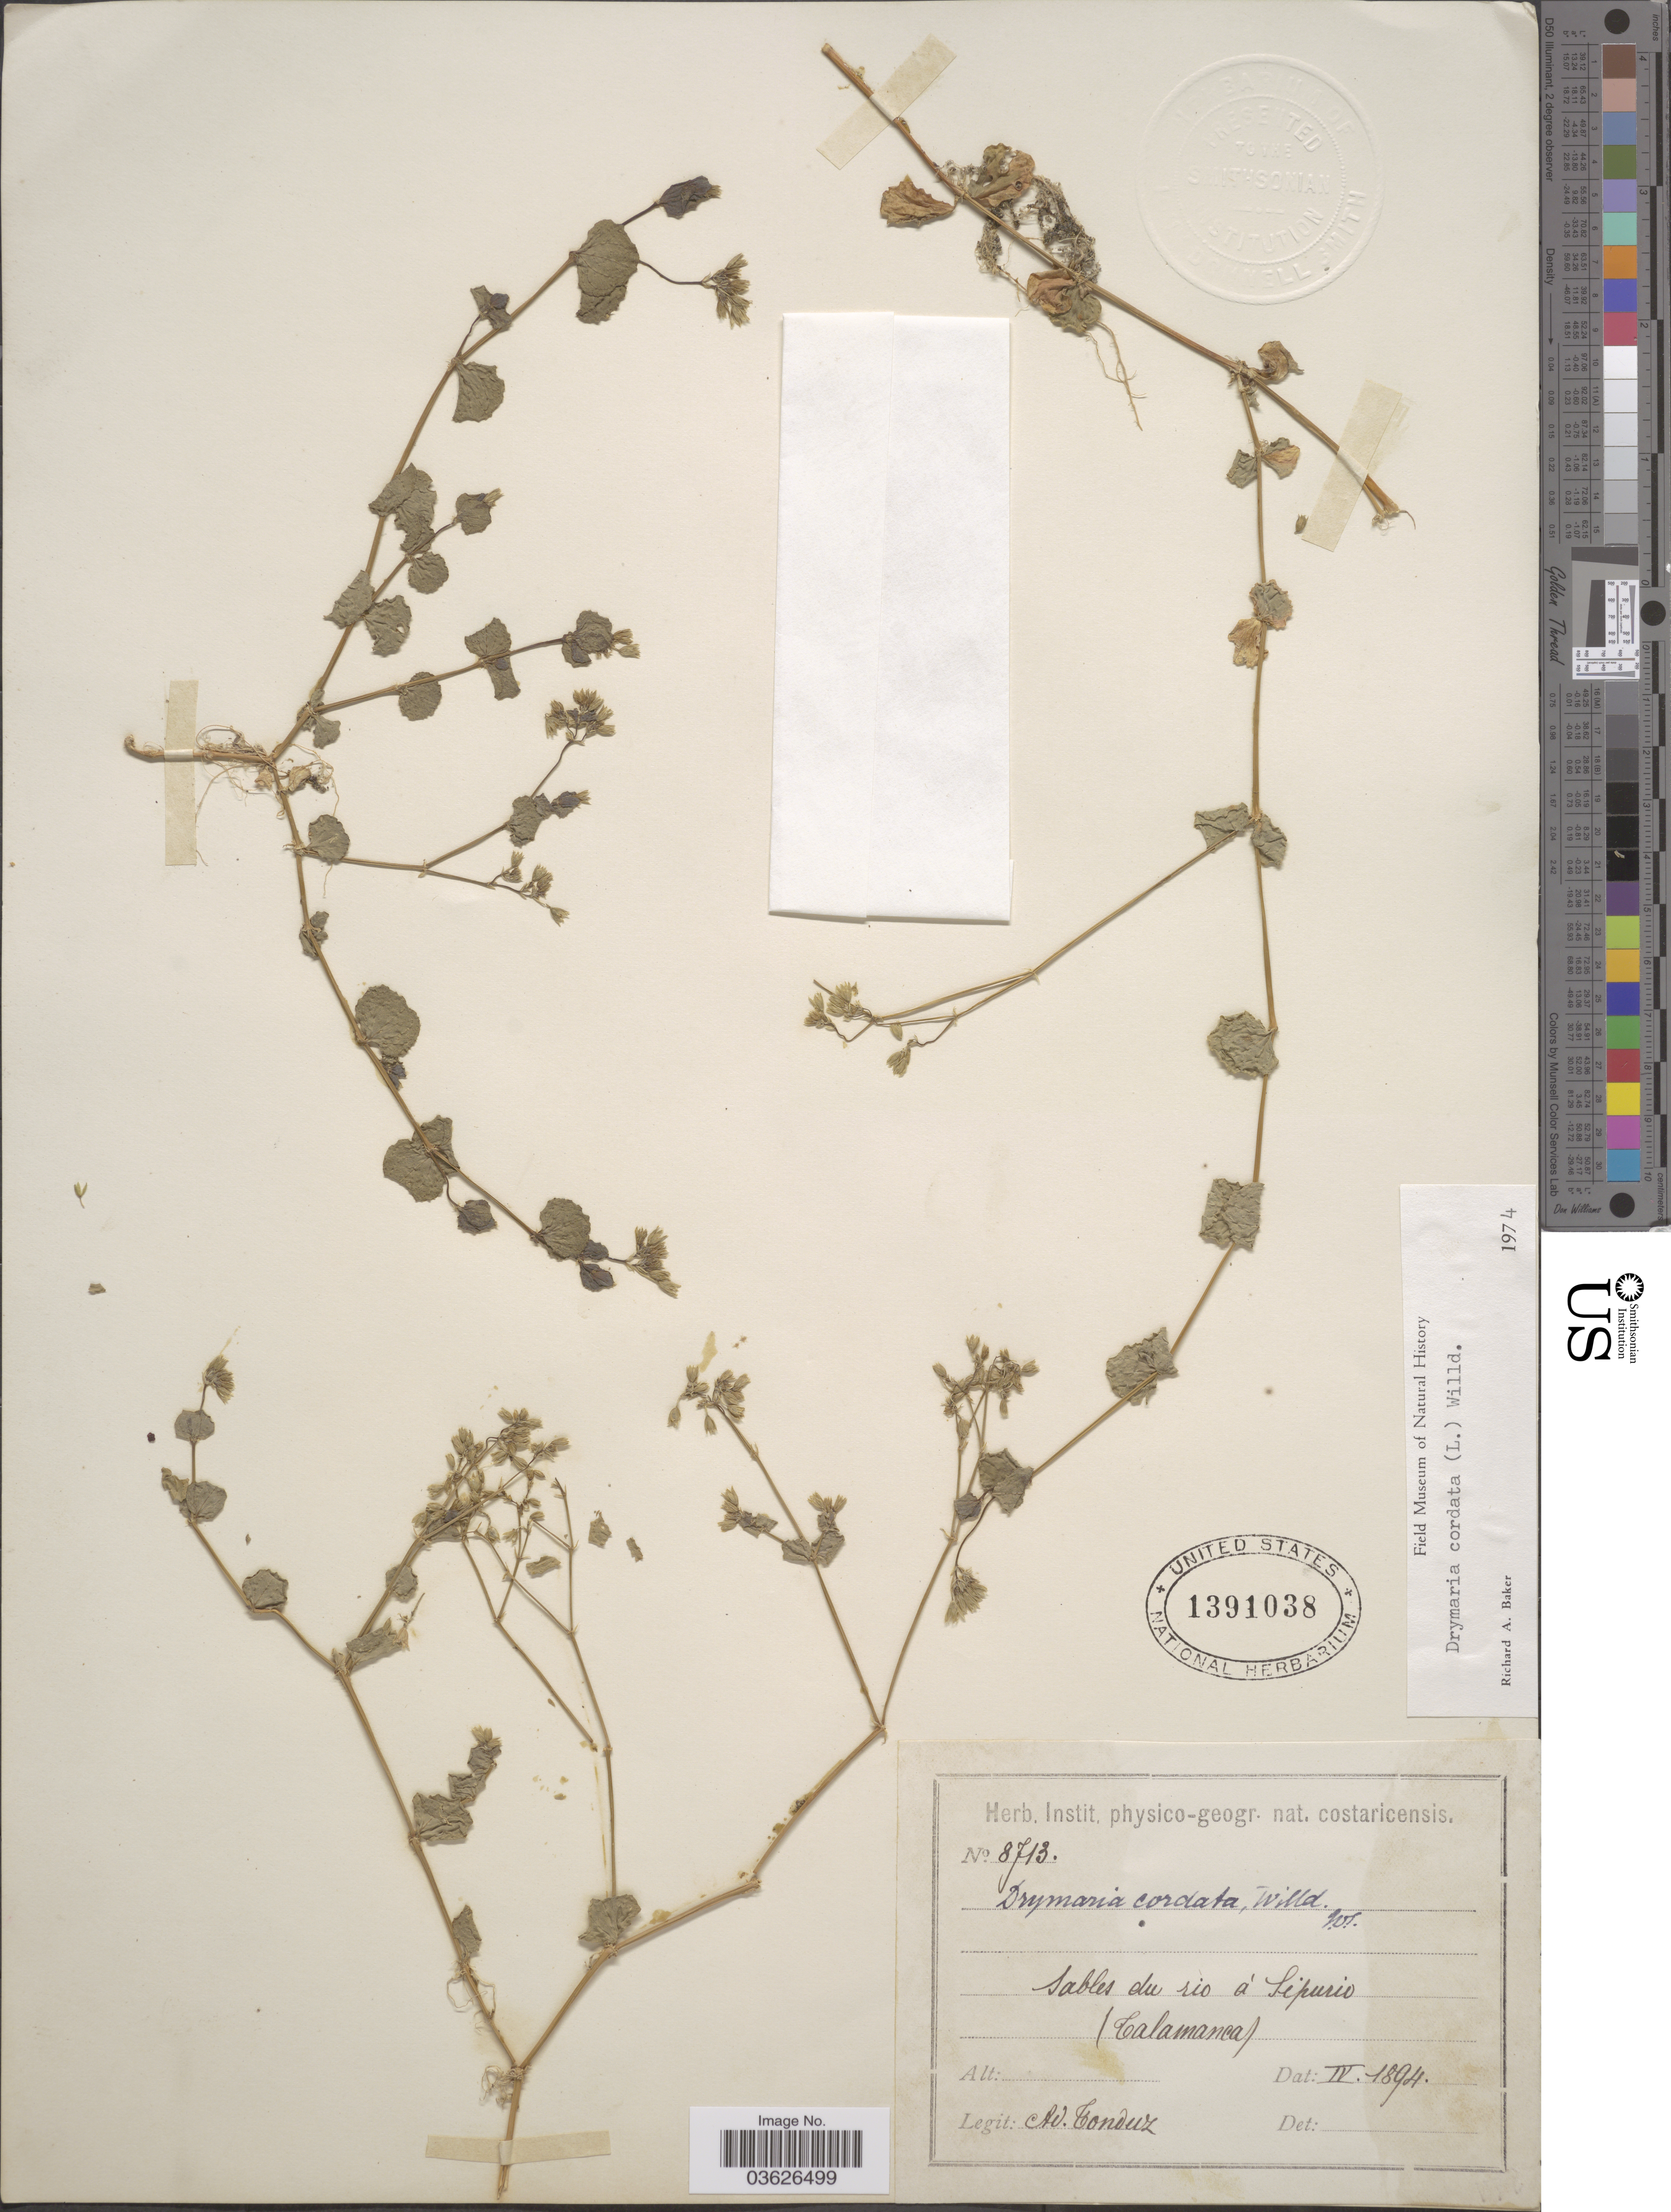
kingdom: Plantae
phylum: Tracheophyta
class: Magnoliopsida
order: Caryophyllales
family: Caryophyllaceae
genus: Drymaria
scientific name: Drymaria cordata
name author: (L.) Willd. ex Schult.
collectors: A. Tonduz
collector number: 8713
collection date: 1894-04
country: Costa Rica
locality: Sables du rio á Sipurio (Talamanca).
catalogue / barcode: US 1391038